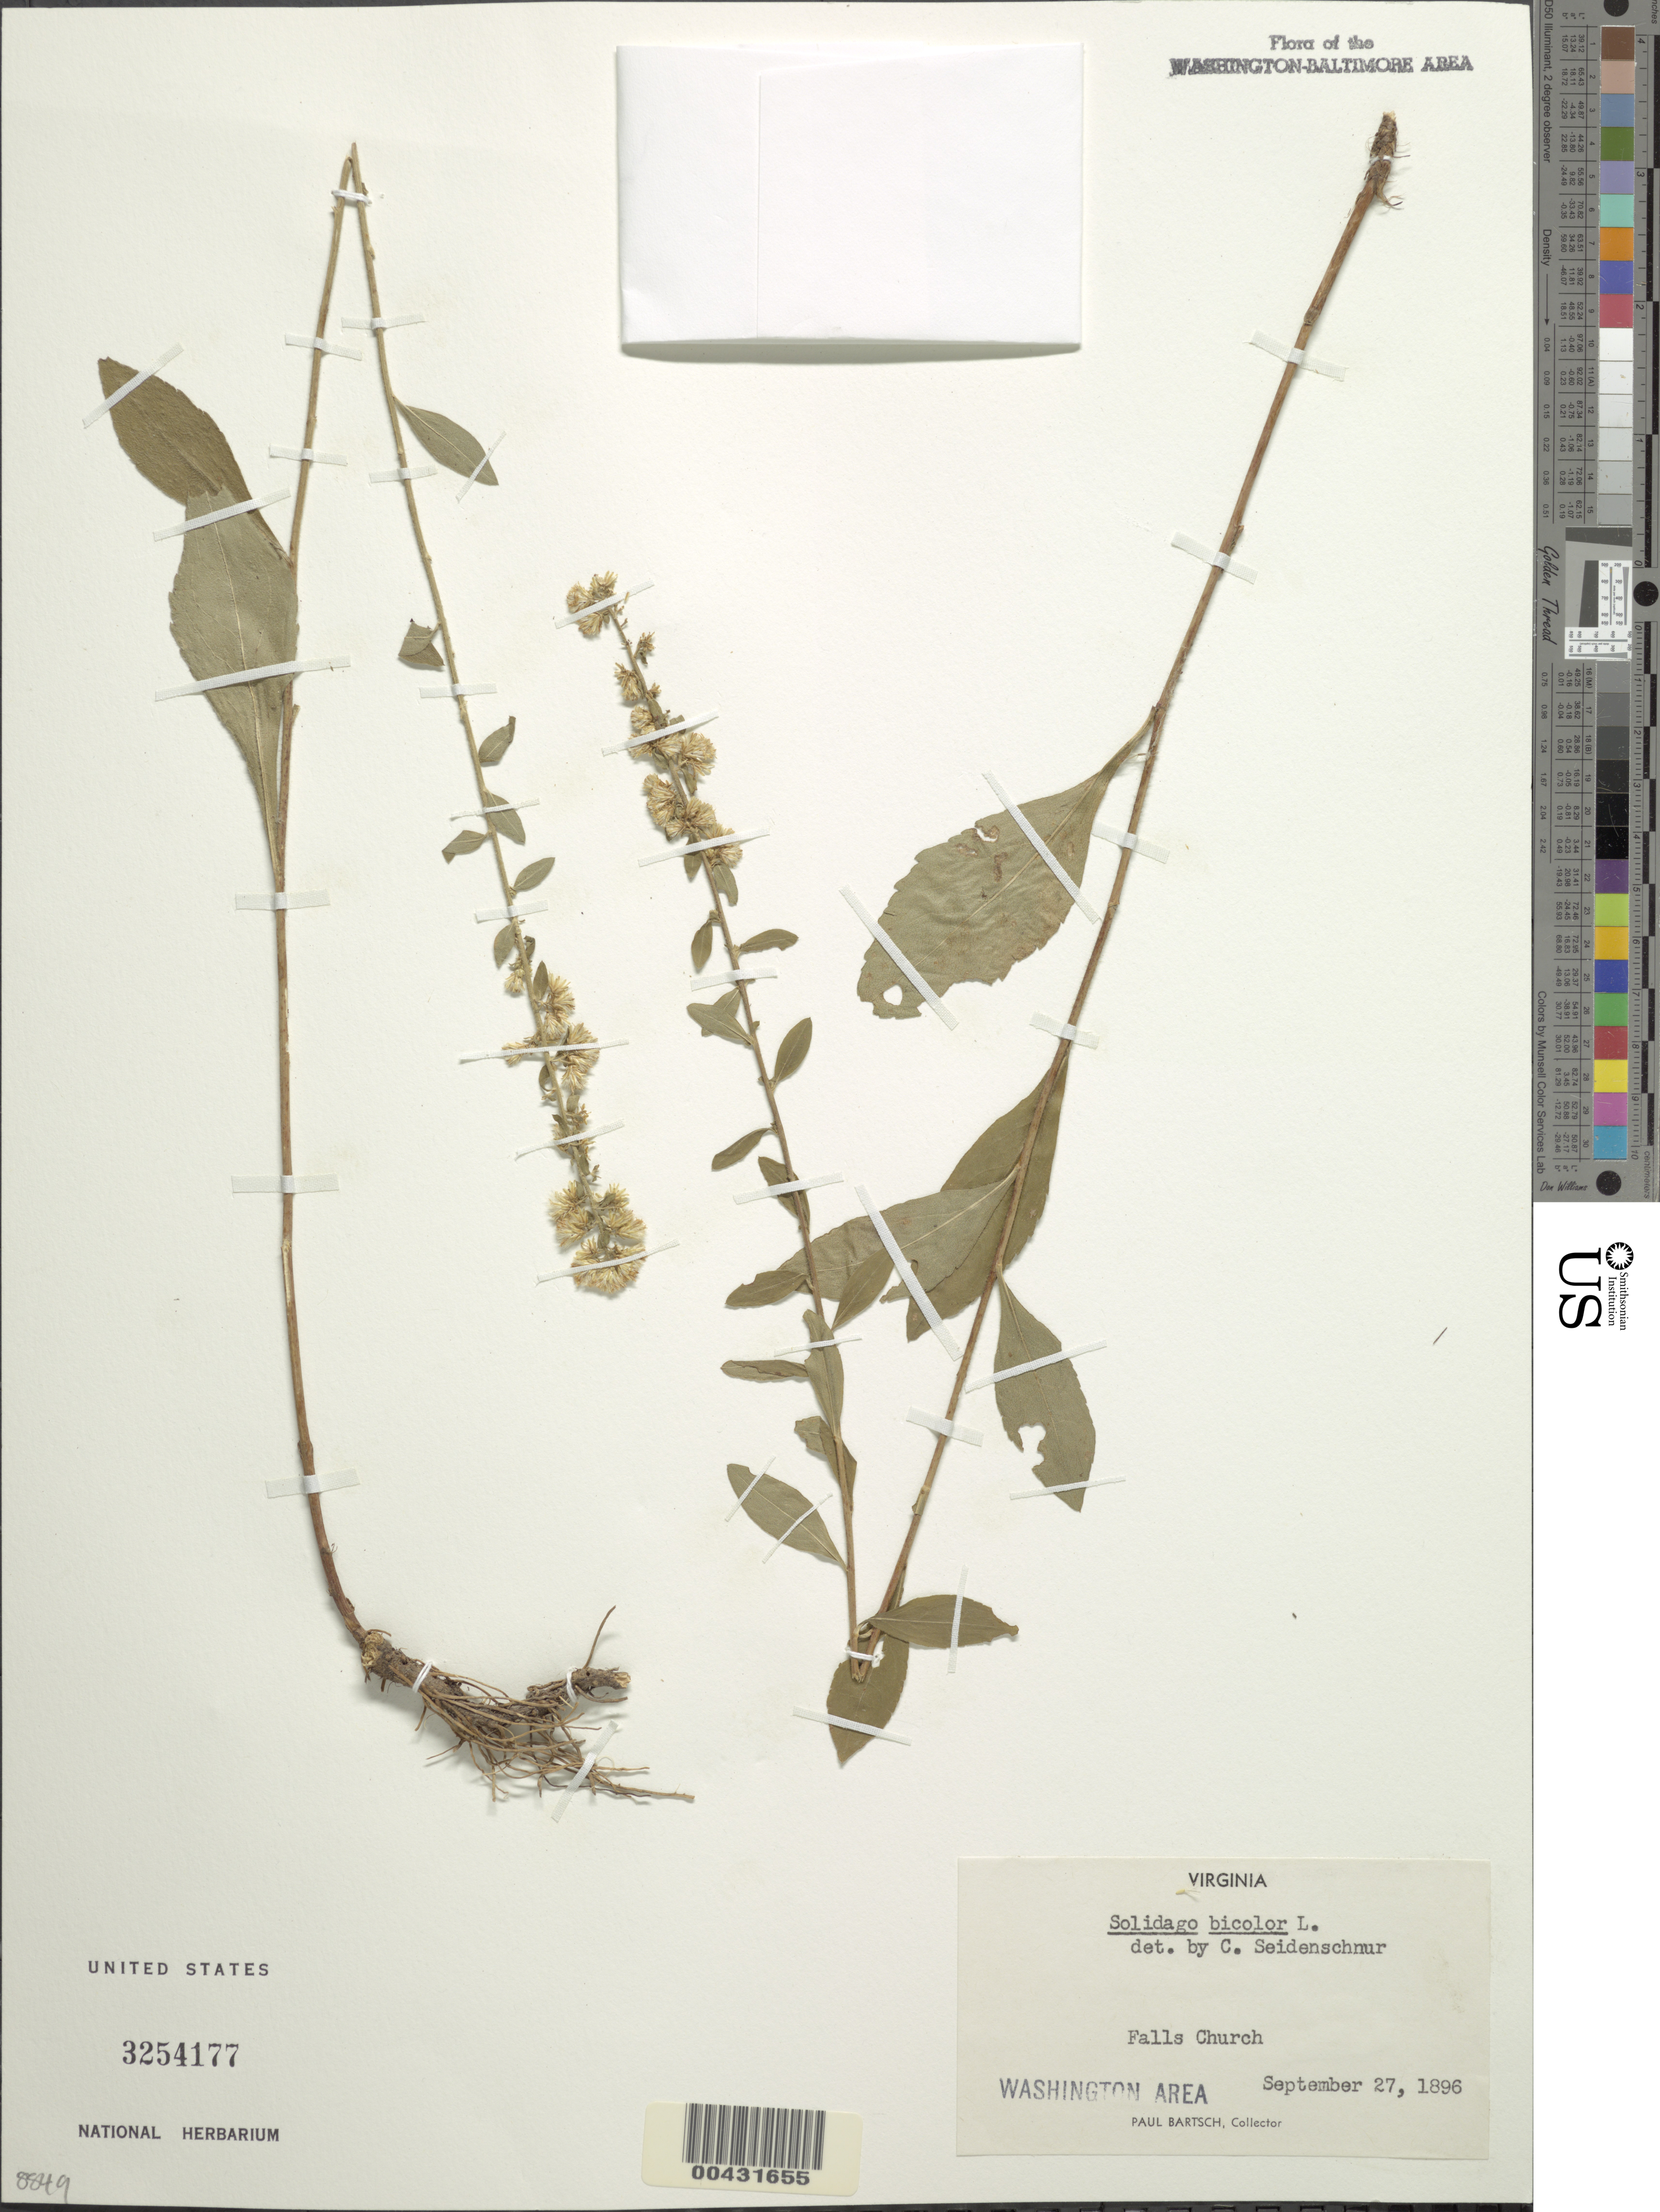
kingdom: Plantae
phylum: Tracheophyta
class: Magnoliopsida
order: Asterales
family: Asteraceae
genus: Solidago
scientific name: Solidago bicolor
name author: L.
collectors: P. Bartsch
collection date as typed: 27 Sep 1896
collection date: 1896-09-27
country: United States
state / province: Virginia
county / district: City of Falls Church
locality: Falls Church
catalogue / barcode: US 3254177